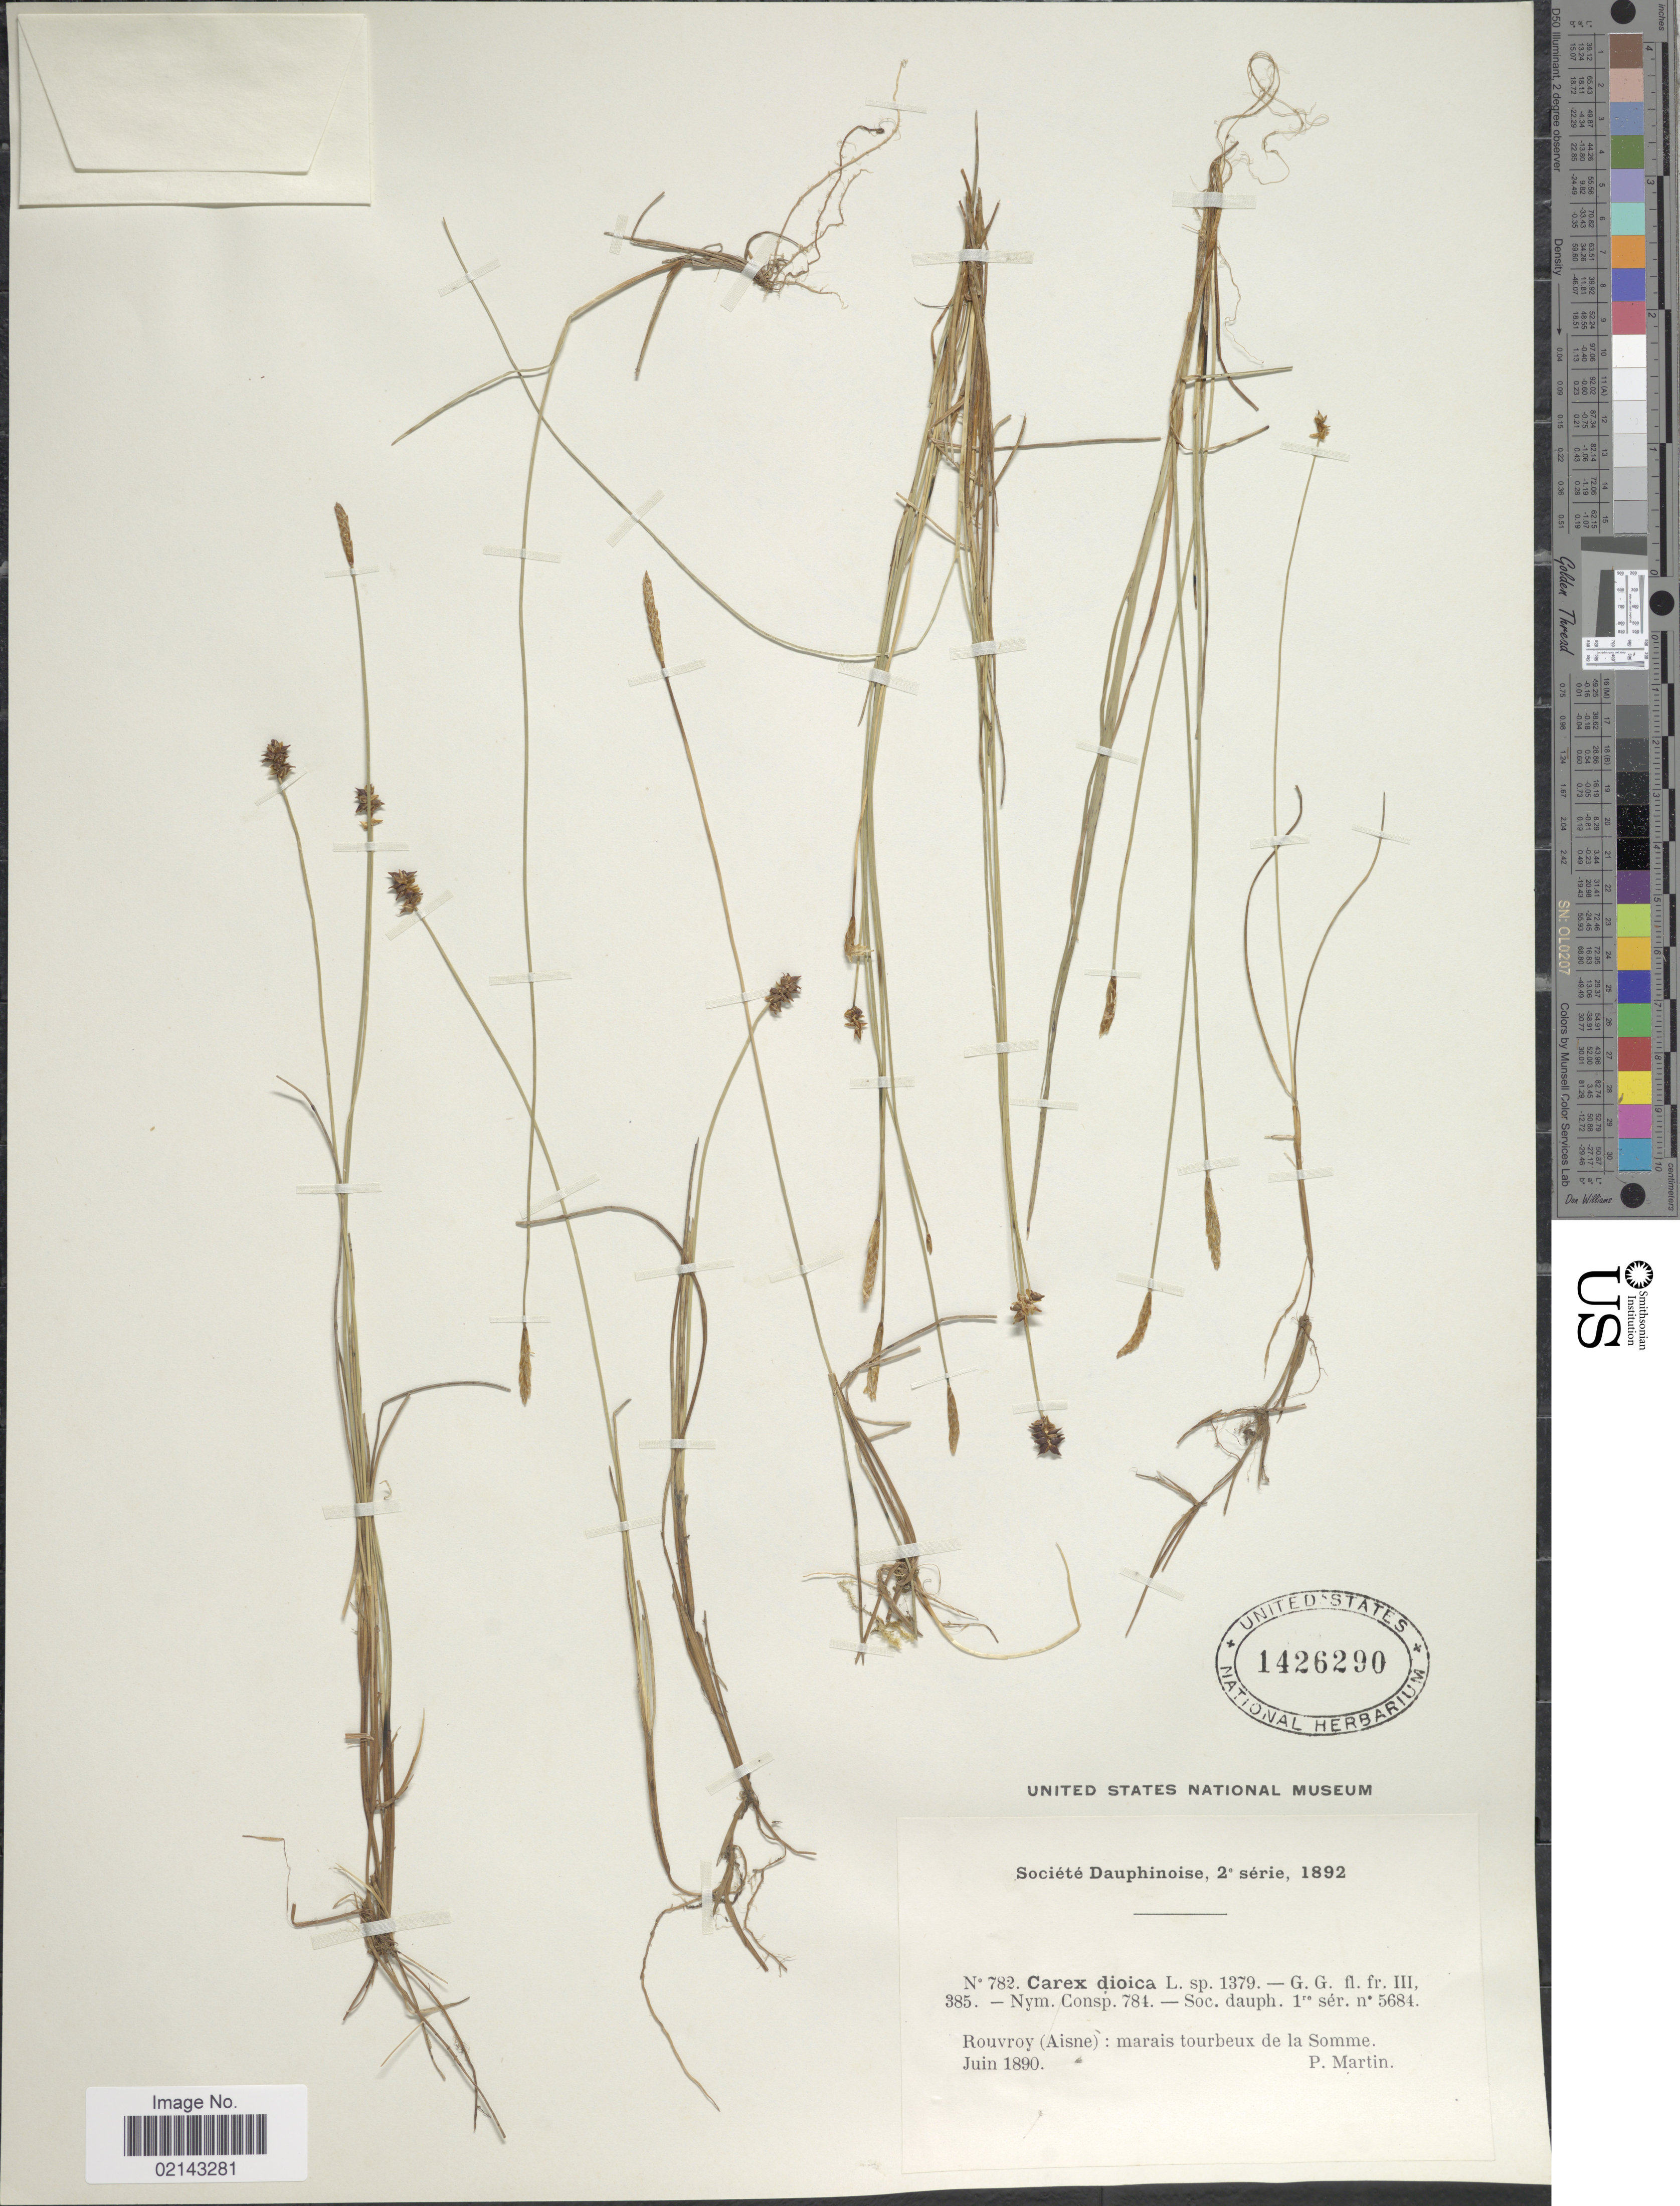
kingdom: Plantae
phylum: Tracheophyta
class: Liliopsida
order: Poales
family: Cyperaceae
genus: Carex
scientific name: Carex dioica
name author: L.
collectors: P. Martin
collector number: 782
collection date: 1890-06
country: France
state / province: Hauts-de-France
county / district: Aisne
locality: Rouvroy (Aisne): maras tourbeux de la Somme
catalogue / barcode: US 1426290